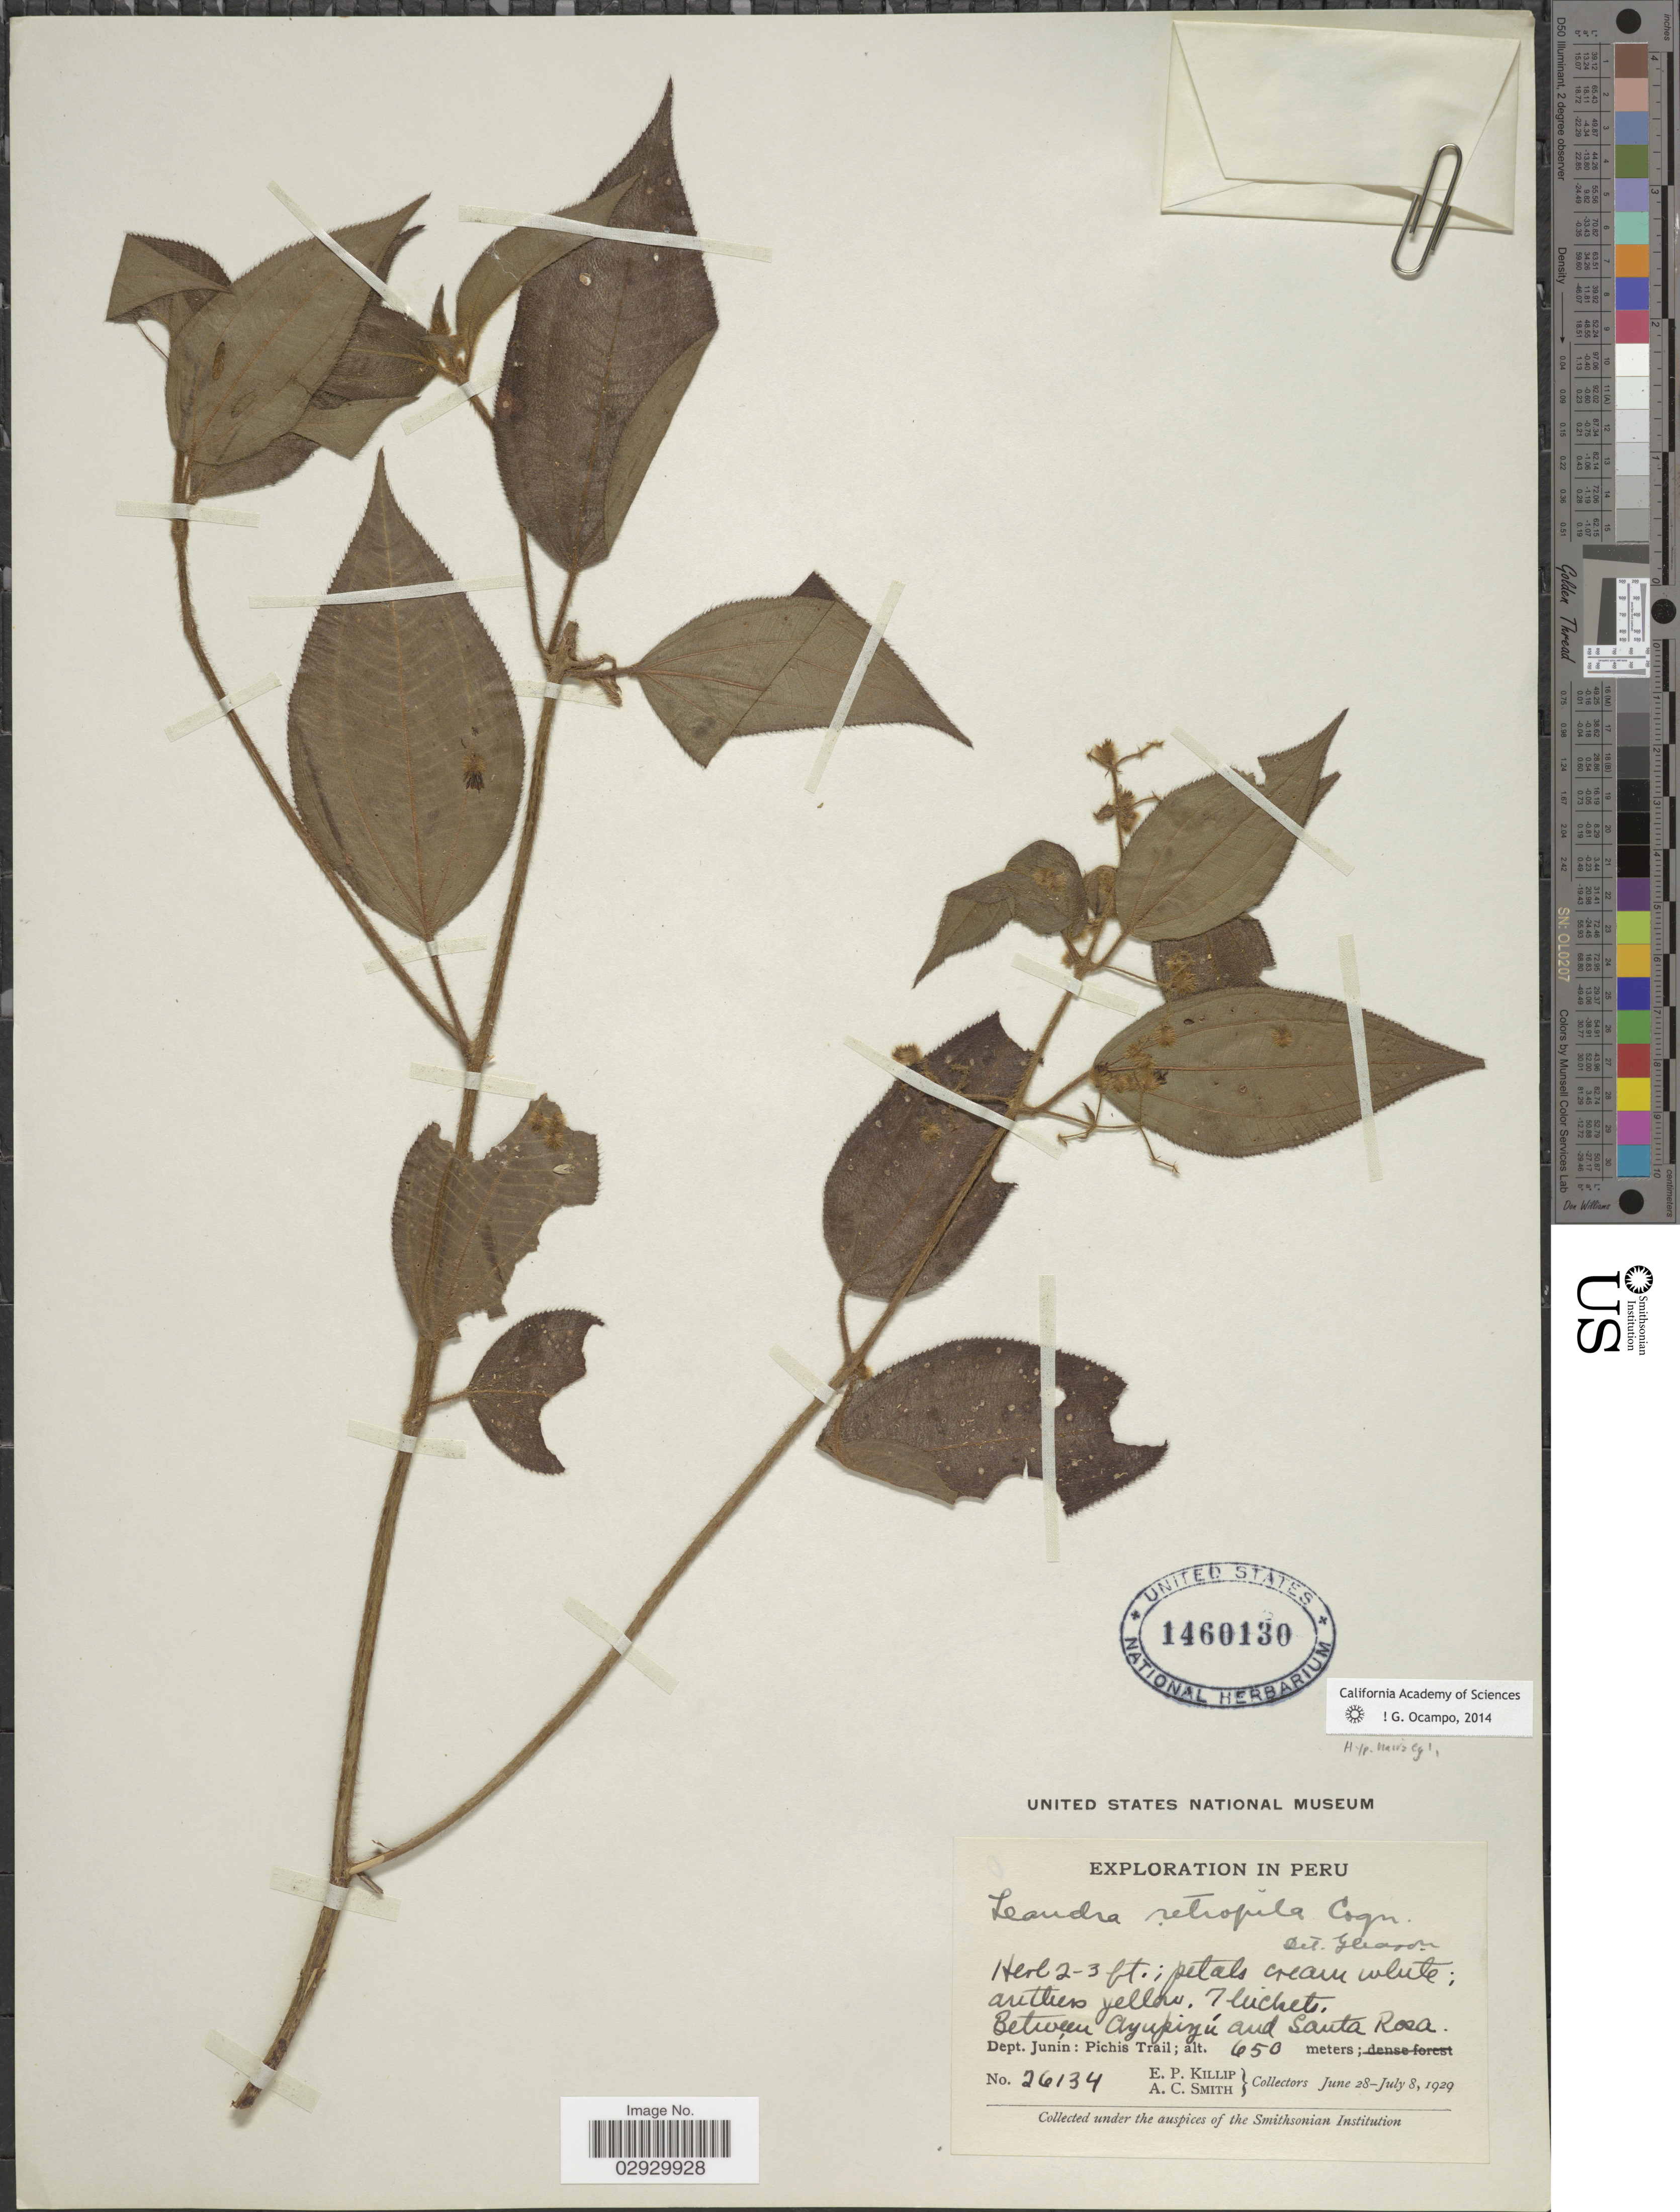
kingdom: Plantae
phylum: Tracheophyta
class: Magnoliopsida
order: Myrtales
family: Melastomataceae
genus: Leandra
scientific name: Leandra retropila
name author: Cogn.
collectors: E. P. Killip & A. C. Smith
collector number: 26134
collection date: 1929-06-28/1929-07-08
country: Peru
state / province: Junín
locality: Between Ayupiyú and Santa Rosa. Dept. Junín: Pichis Trail.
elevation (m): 650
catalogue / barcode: US 1460130